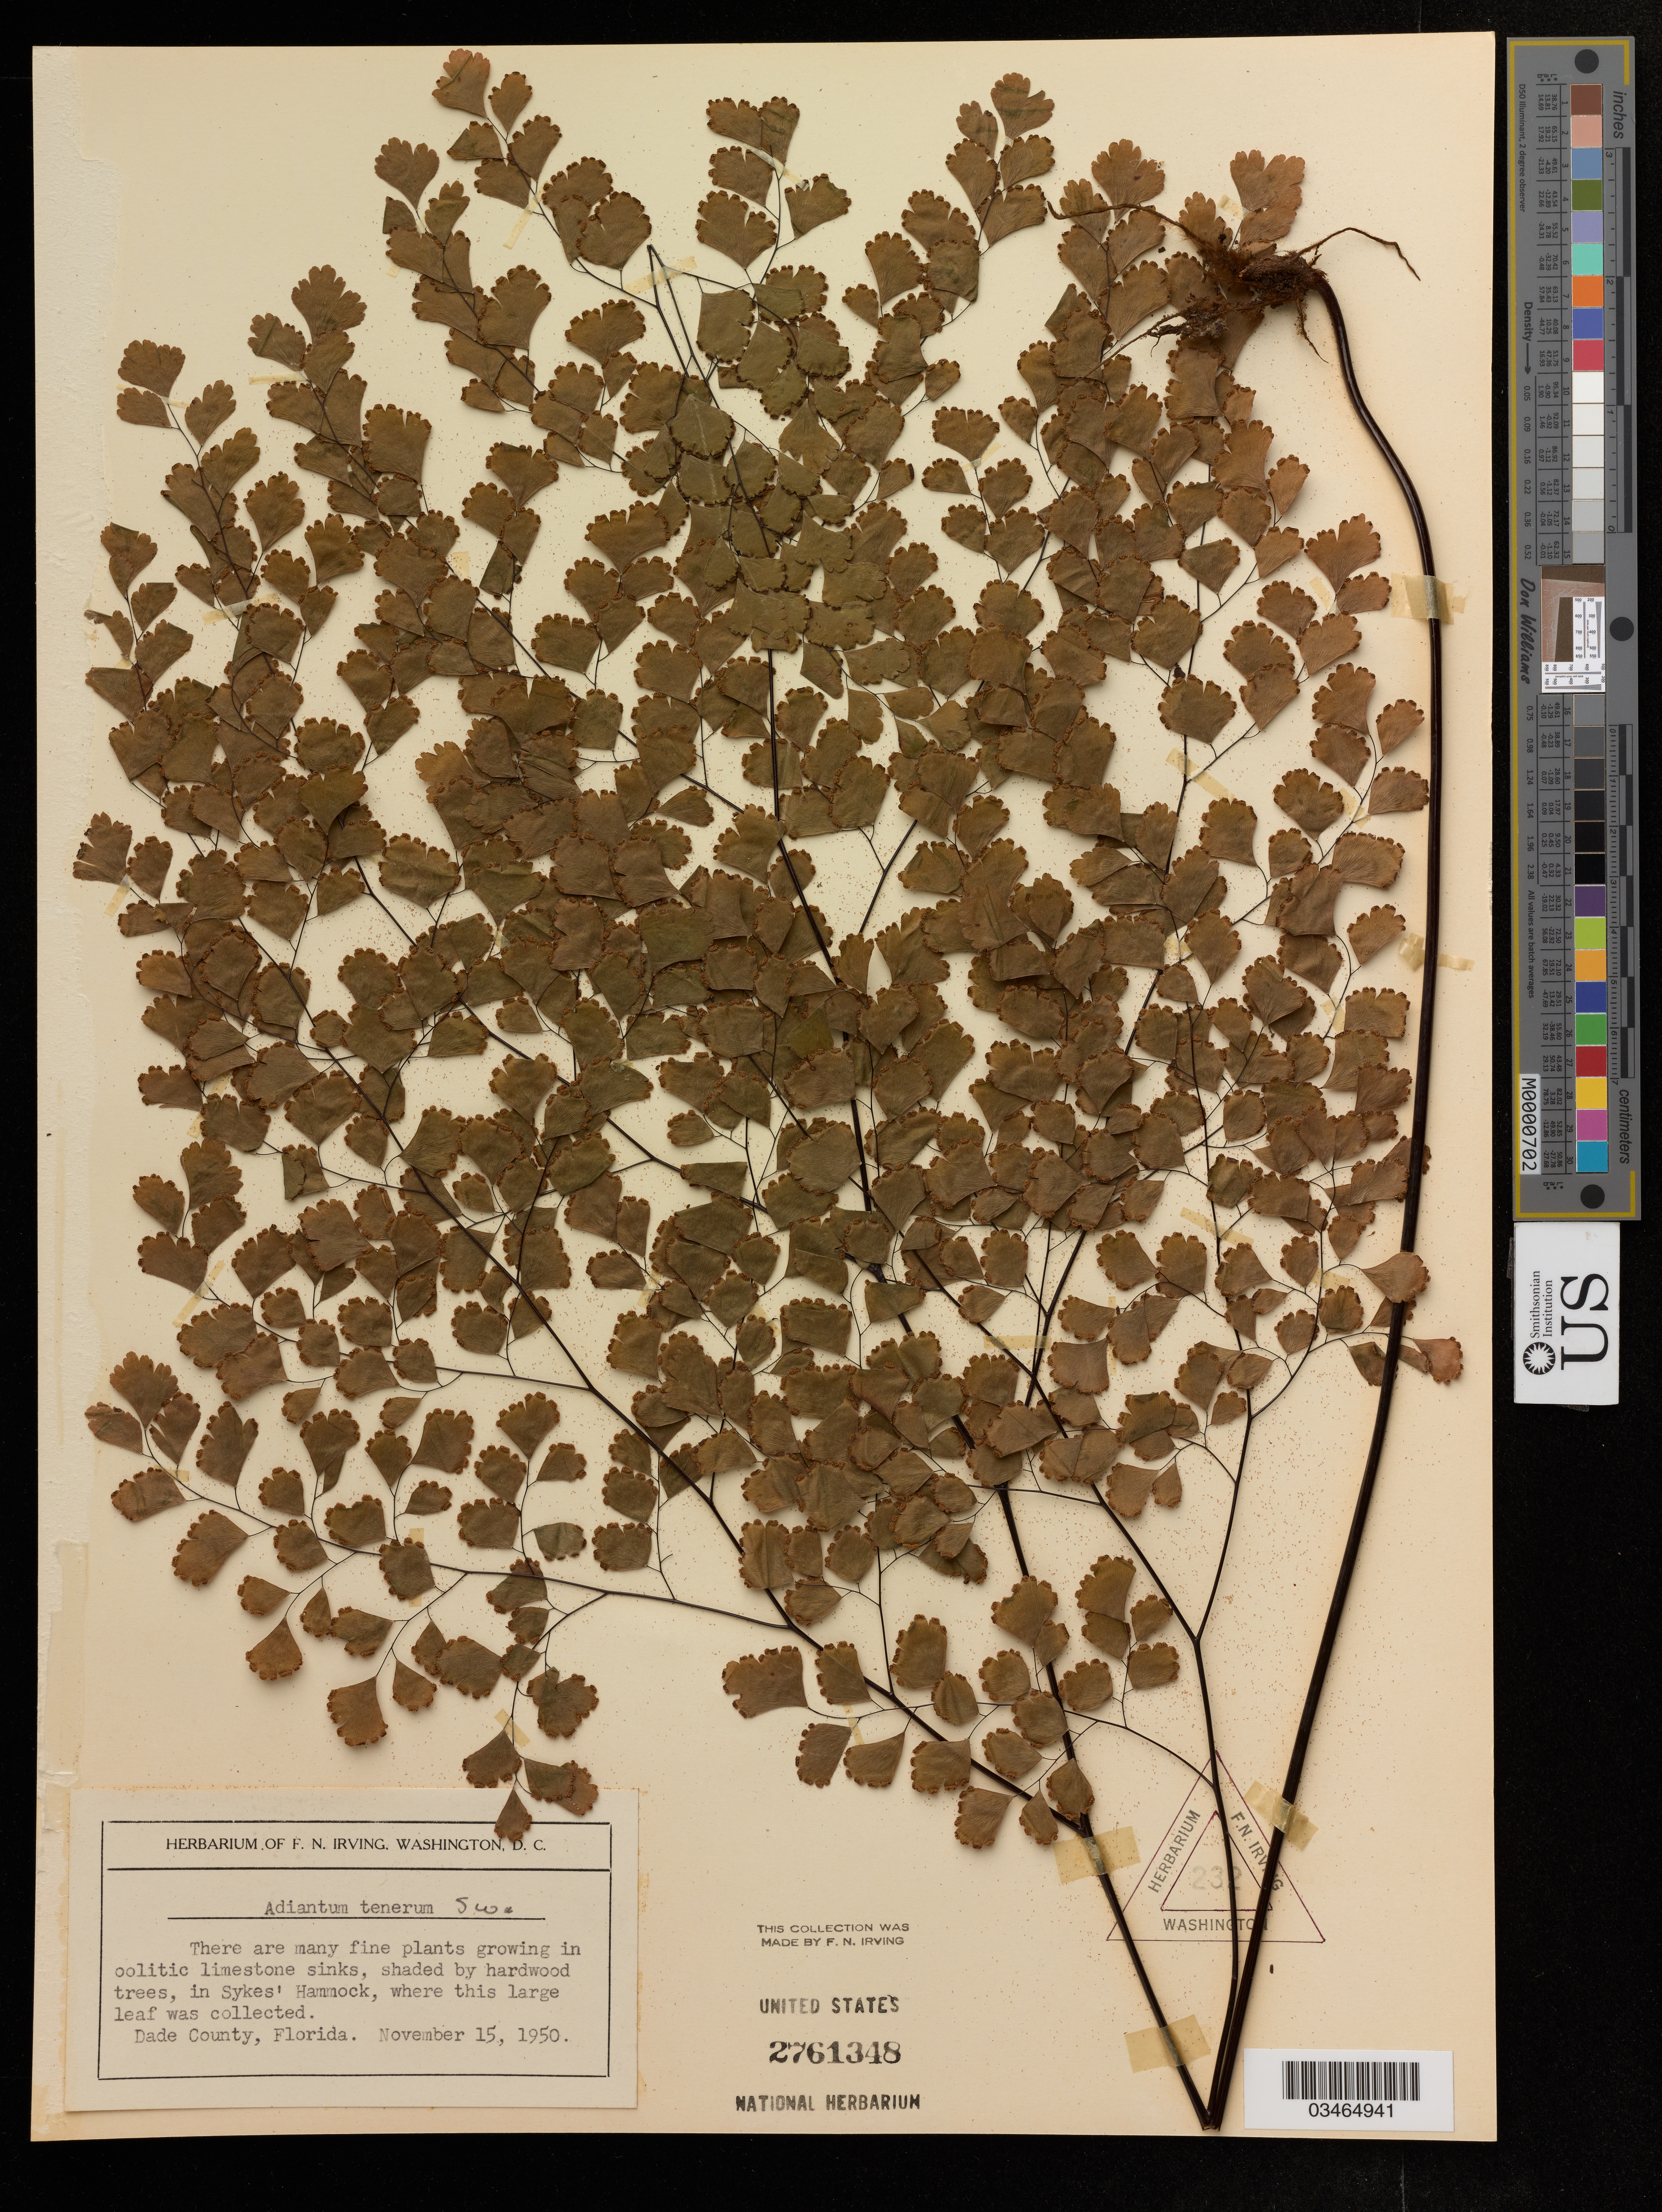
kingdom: Plantae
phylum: Tracheophyta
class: Polypodiopsida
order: Polypodiales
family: Pteridaceae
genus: Adiantum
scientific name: Adiantum tenerum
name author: Sw.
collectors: F. Irving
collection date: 1950-11-15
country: United States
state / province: Florida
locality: In Sykes' Hammock, Dade County.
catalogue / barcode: US 2761348